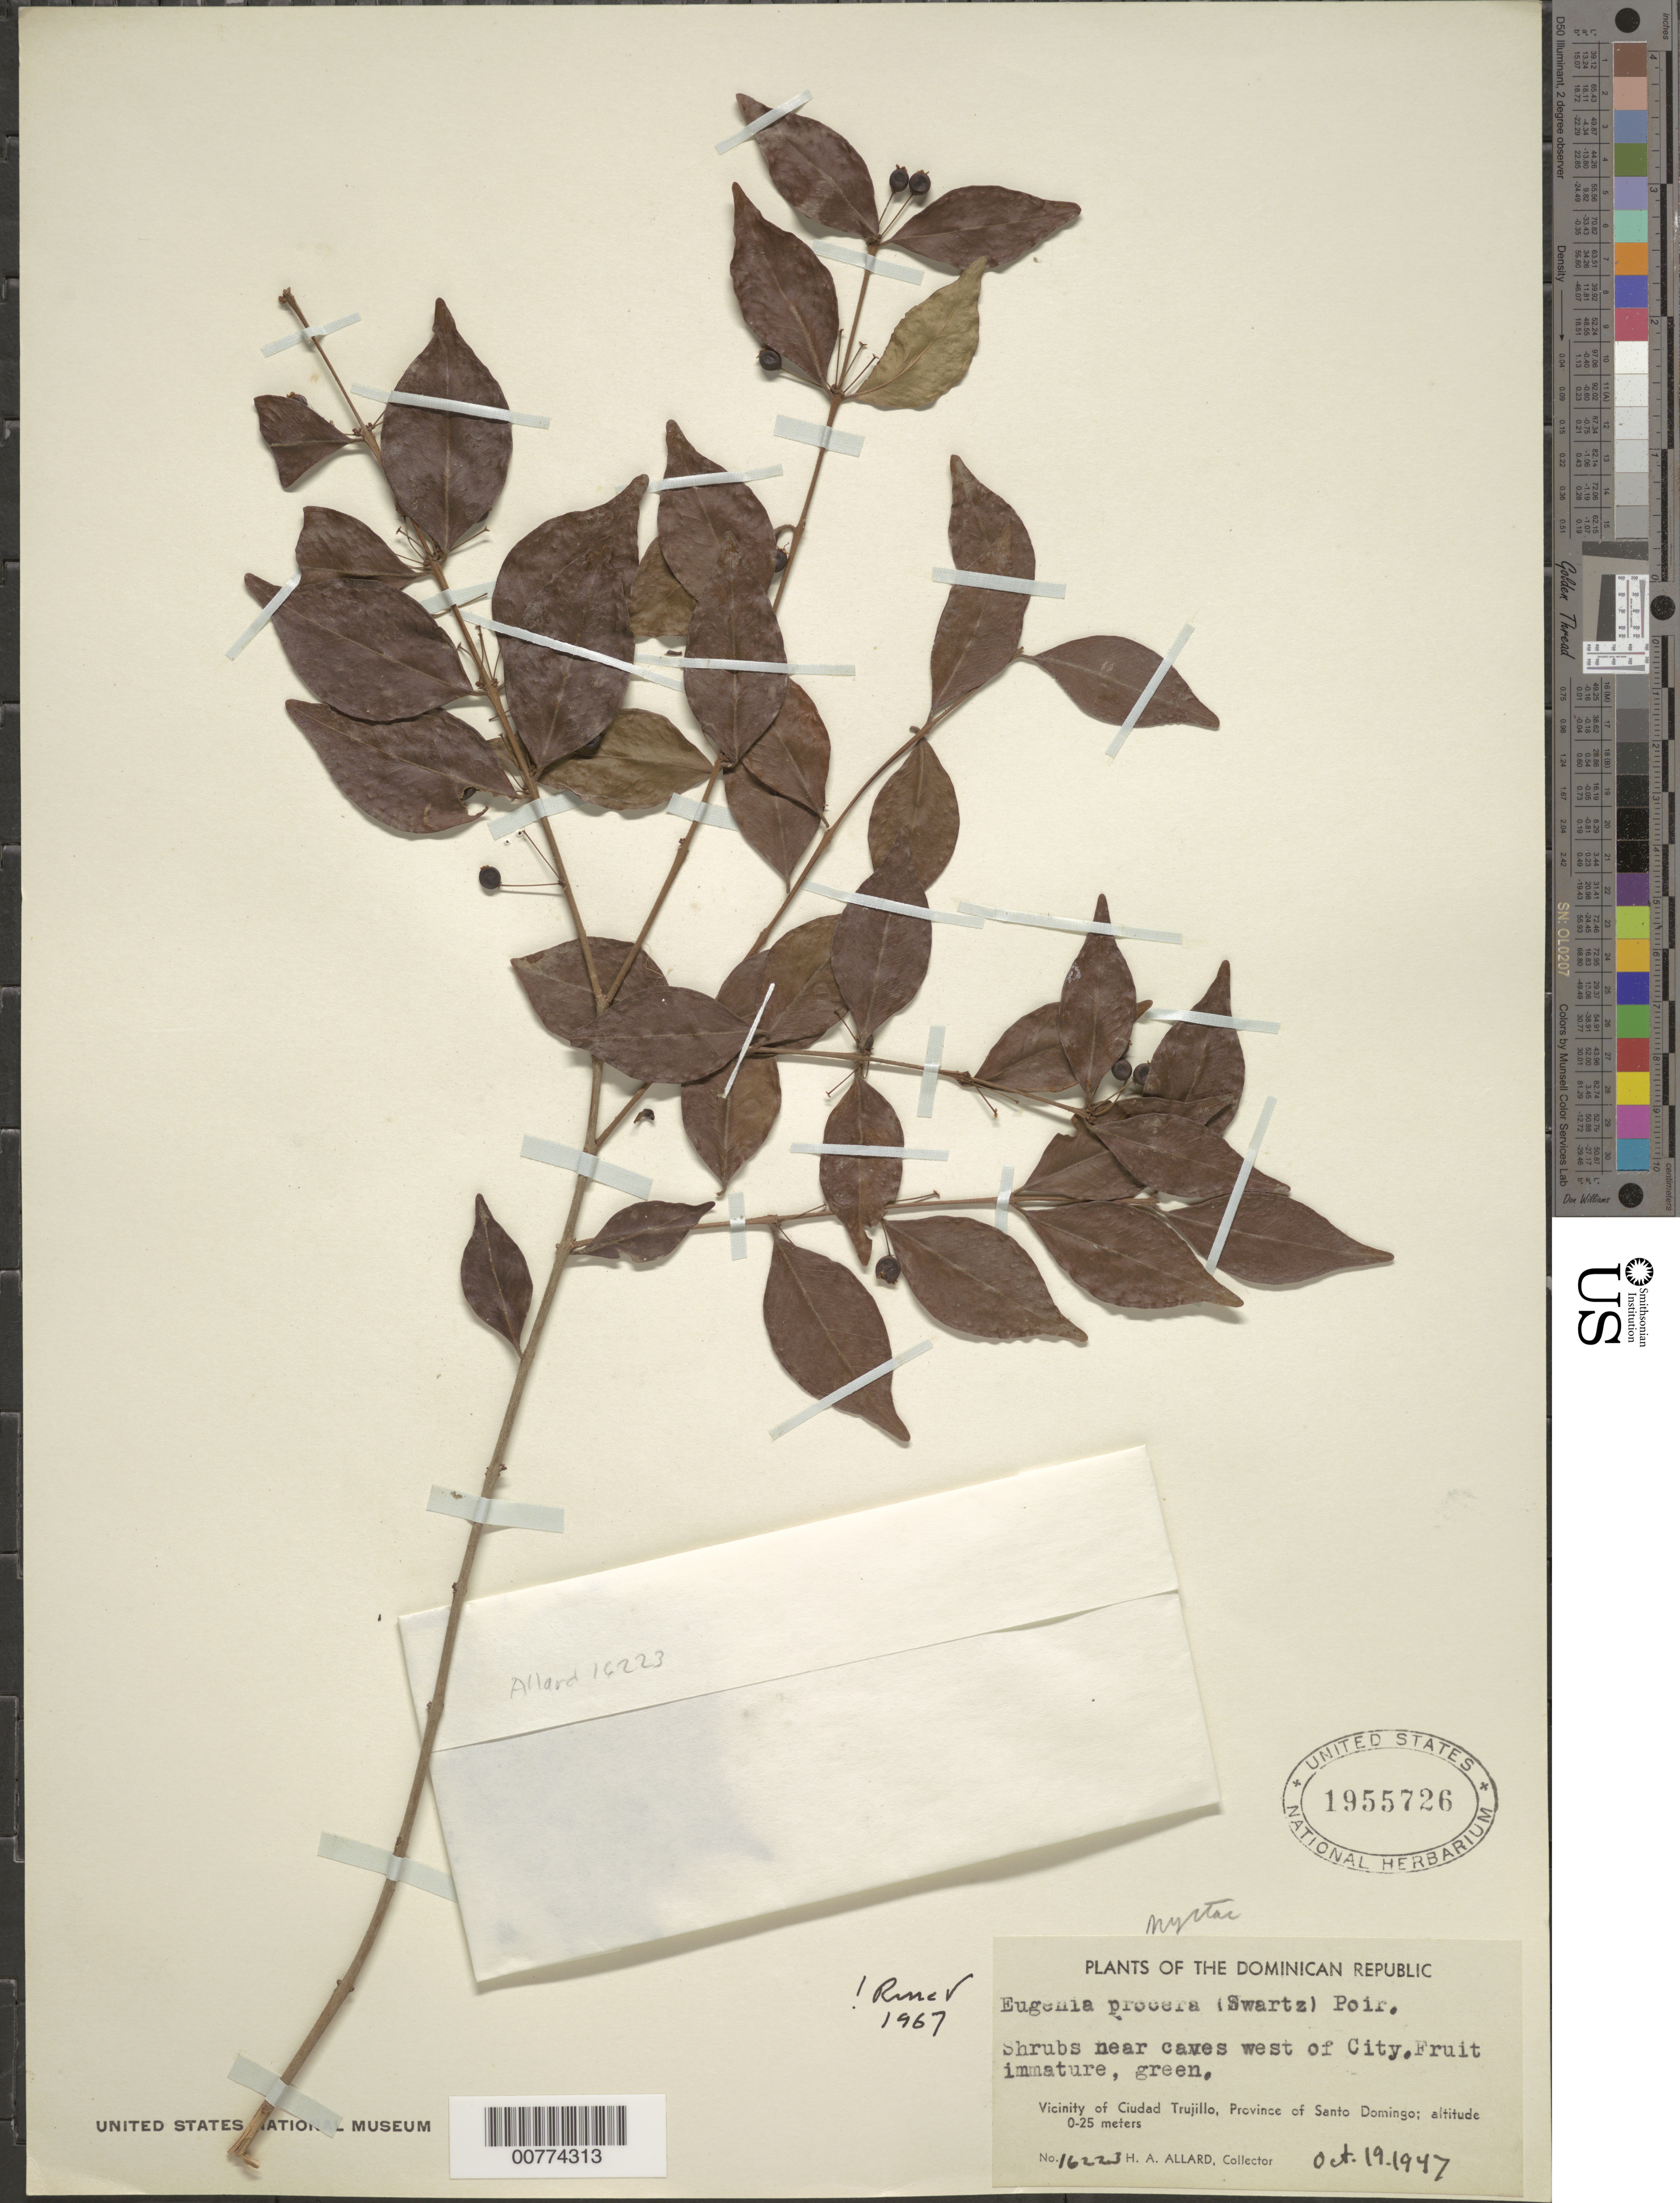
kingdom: Plantae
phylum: Tracheophyta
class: Magnoliopsida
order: Myrtales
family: Myrtaceae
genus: Eugenia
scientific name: Eugenia procera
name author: (Sw.) Poir.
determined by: Runev, --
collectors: H. A. Allard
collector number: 16223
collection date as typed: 19 Oct 1947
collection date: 1947-10-19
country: Dominican Republic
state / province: Santo Domingo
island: Hispaniola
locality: Vicinity of Ciudad Trujillo, near caves west of city.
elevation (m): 0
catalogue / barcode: US 1955726